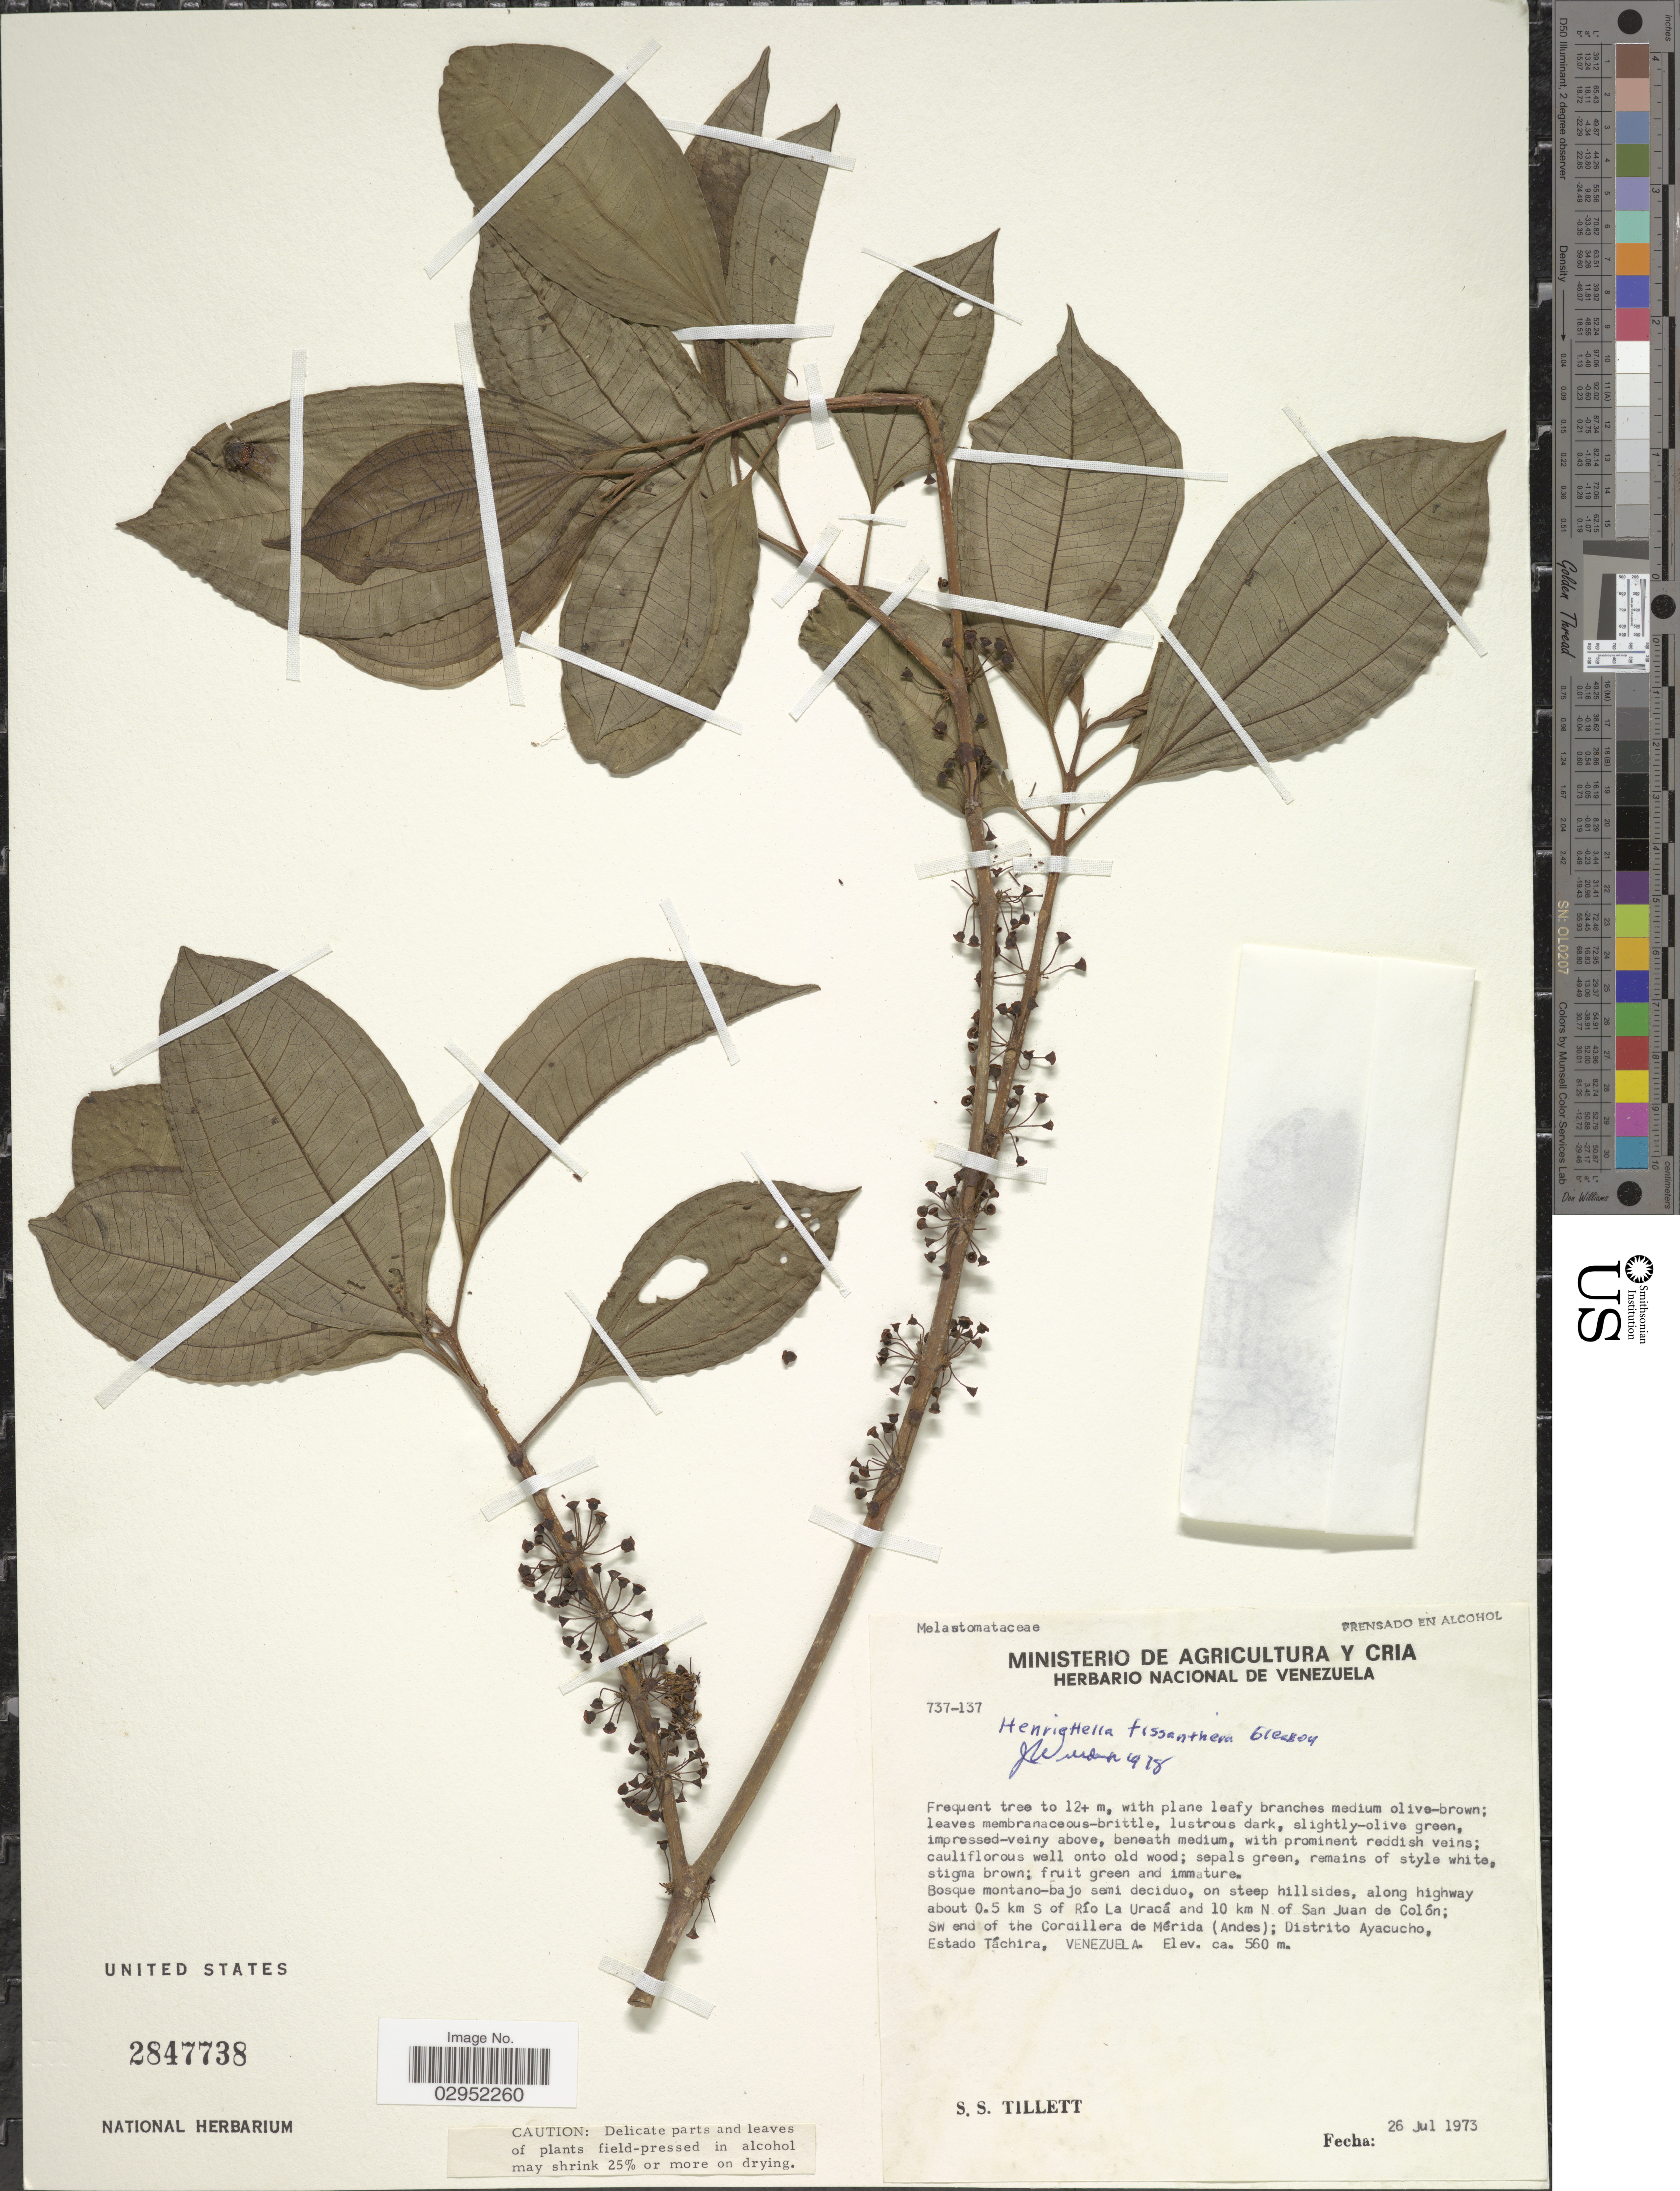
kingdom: Plantae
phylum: Tracheophyta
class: Magnoliopsida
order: Myrtales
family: Melastomataceae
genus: Henriettea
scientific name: Henriettea fissanthera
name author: (Gleason) Penneys et al.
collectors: S. S. Tillett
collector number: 737-137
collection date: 1973-07-26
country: Venezuela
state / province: Tachira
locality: On steep hillsides, along highway about 0.5 km S of Río La Uracá and 10 km N of San Juan de Colón; SW end of the Cordillera de Mérida (Andes); Distrito Ayacucho.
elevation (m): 560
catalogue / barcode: US 2847738